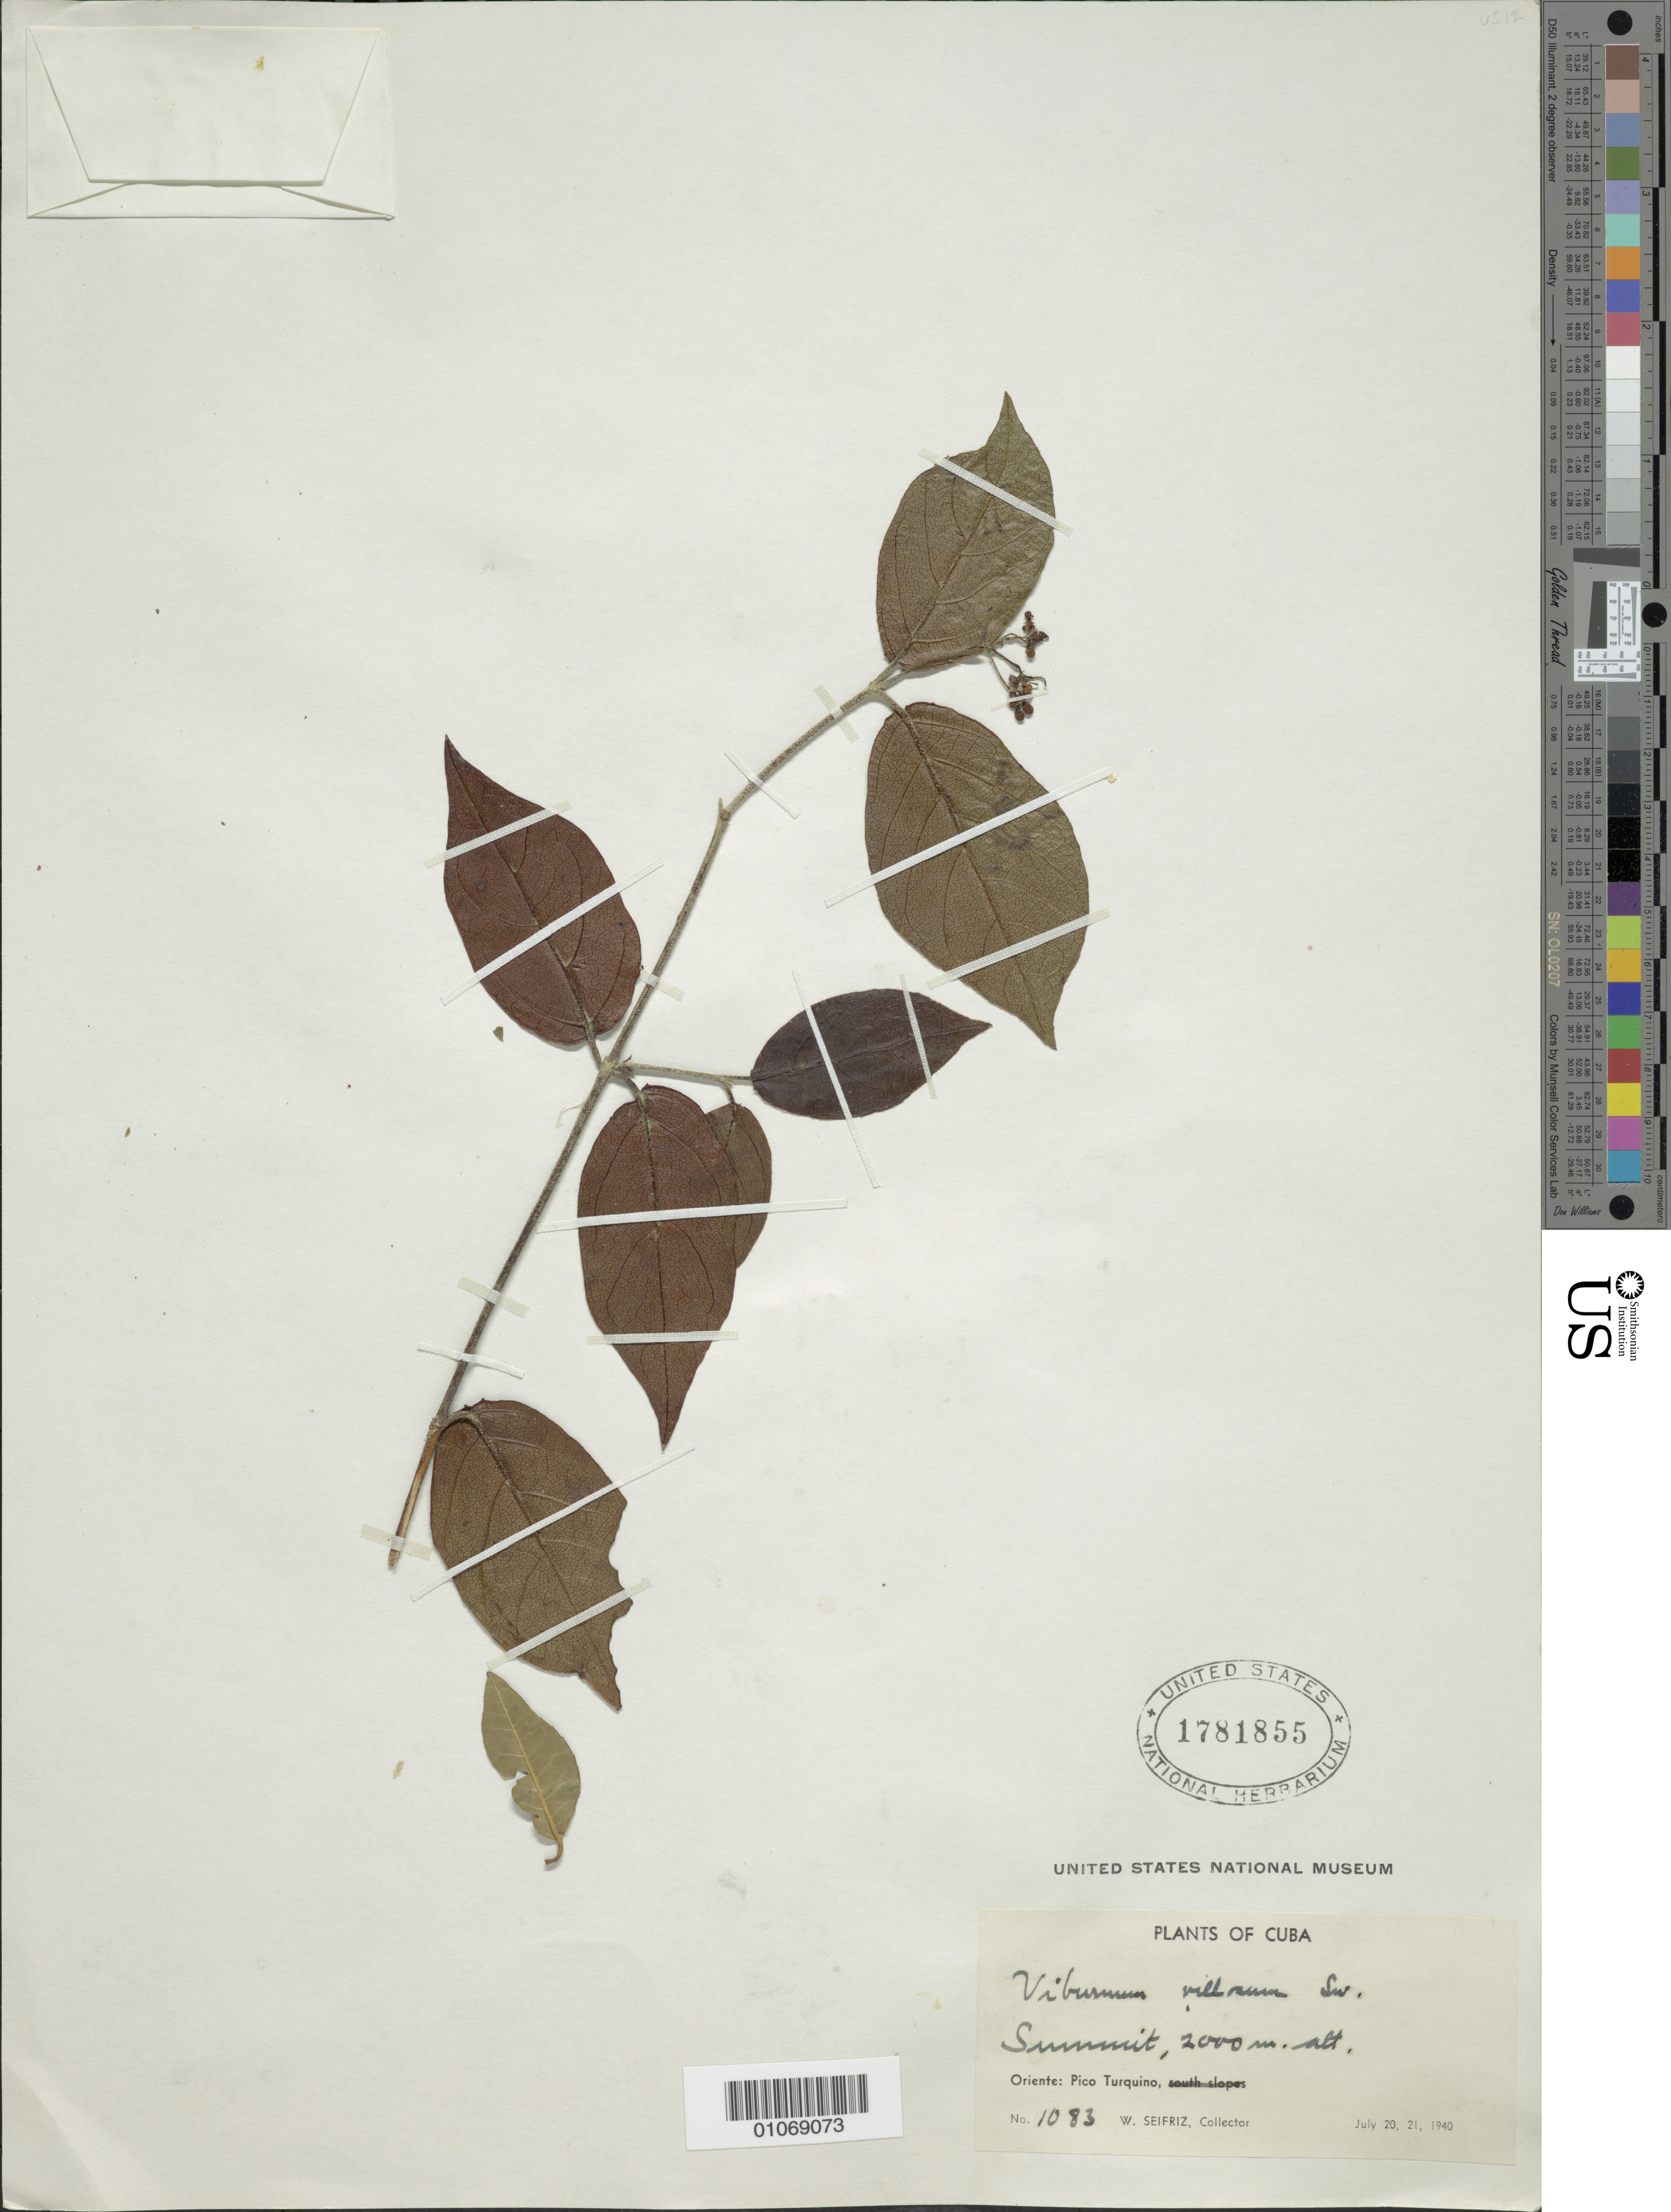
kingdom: Plantae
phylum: Tracheophyta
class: Magnoliopsida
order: Dipsacales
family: Viburnaceae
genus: Viburnum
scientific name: Viburnum sp.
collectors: W. Seifriz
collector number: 1083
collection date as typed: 20 Jul 1940 and 21 Jul 1940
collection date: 1940-07-20,1940-07-21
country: Cuba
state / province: Oriente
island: Cuba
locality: Pico Turquino, summit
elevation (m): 2000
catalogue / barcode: US 1781855